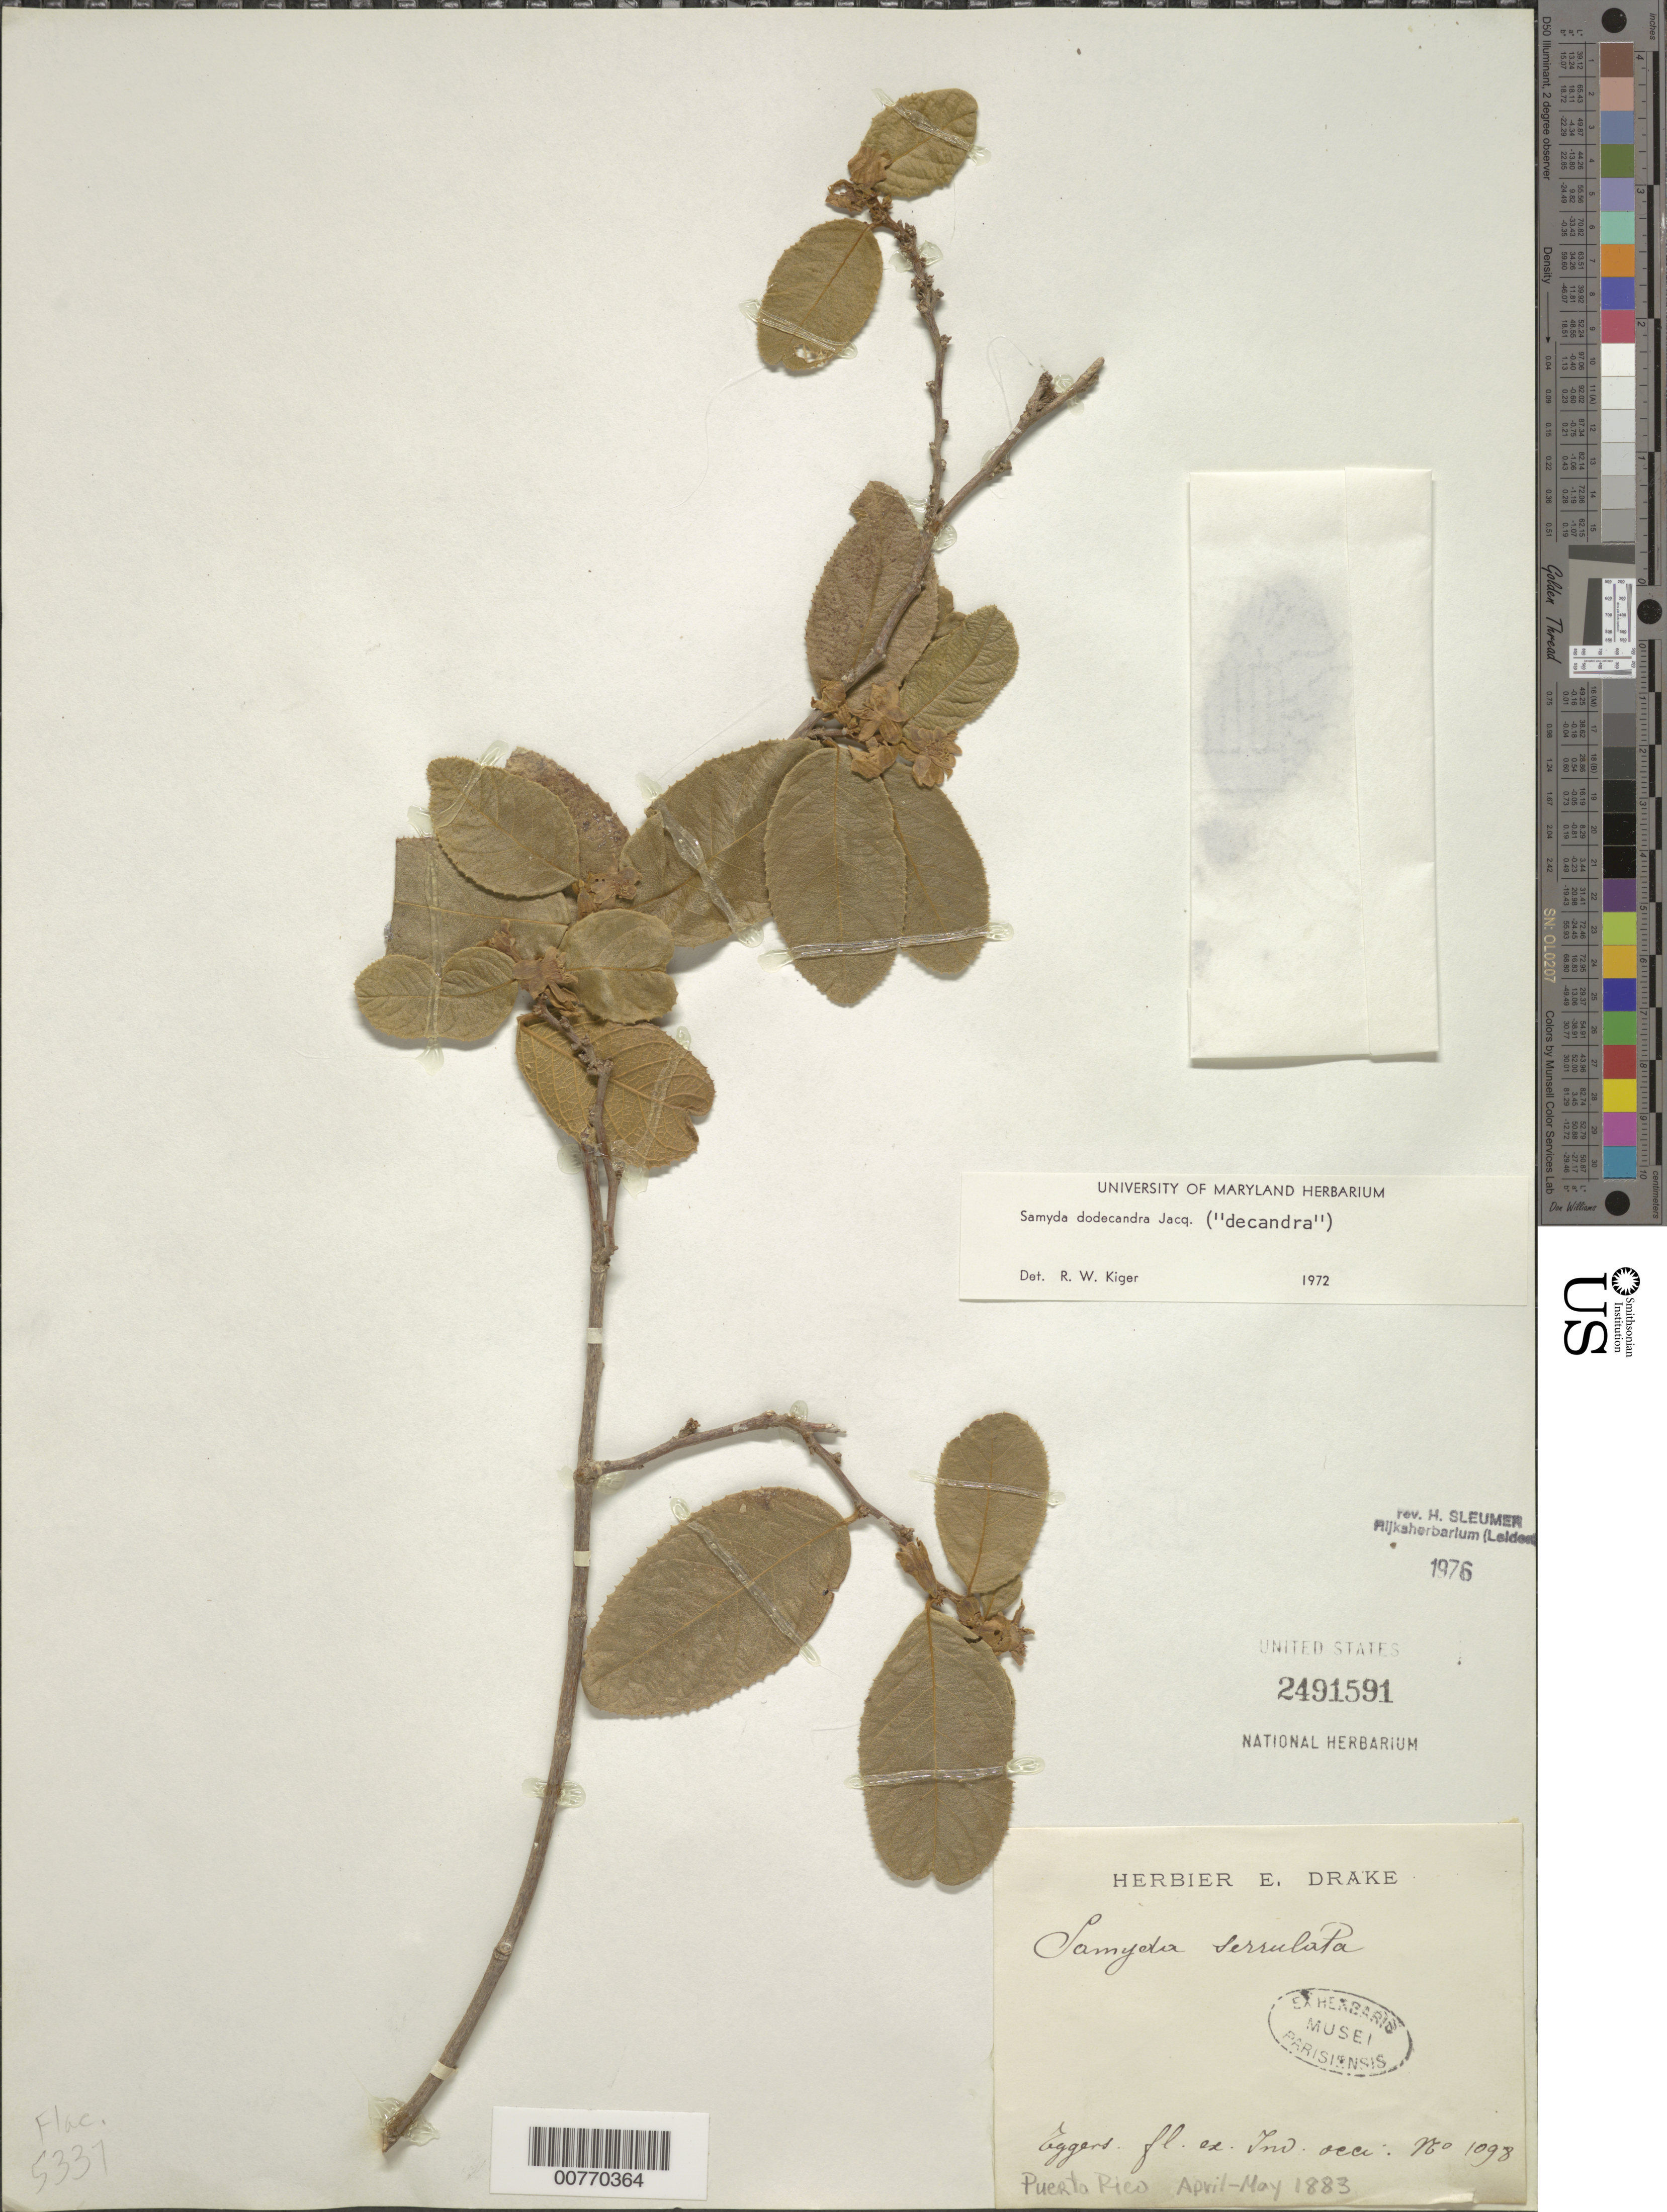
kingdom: Plantae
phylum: Tracheophyta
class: Magnoliopsida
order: Malpighiales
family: Salicaceae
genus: Casearia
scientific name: Casearia dodecandra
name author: (Jacq.) T. Samar. & M.H. Alford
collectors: H. F. A. von Eggers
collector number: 1098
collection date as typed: Apr 1883 to -- May 1883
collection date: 1883-04/1883-05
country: Puerto Rico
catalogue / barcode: US 2491591